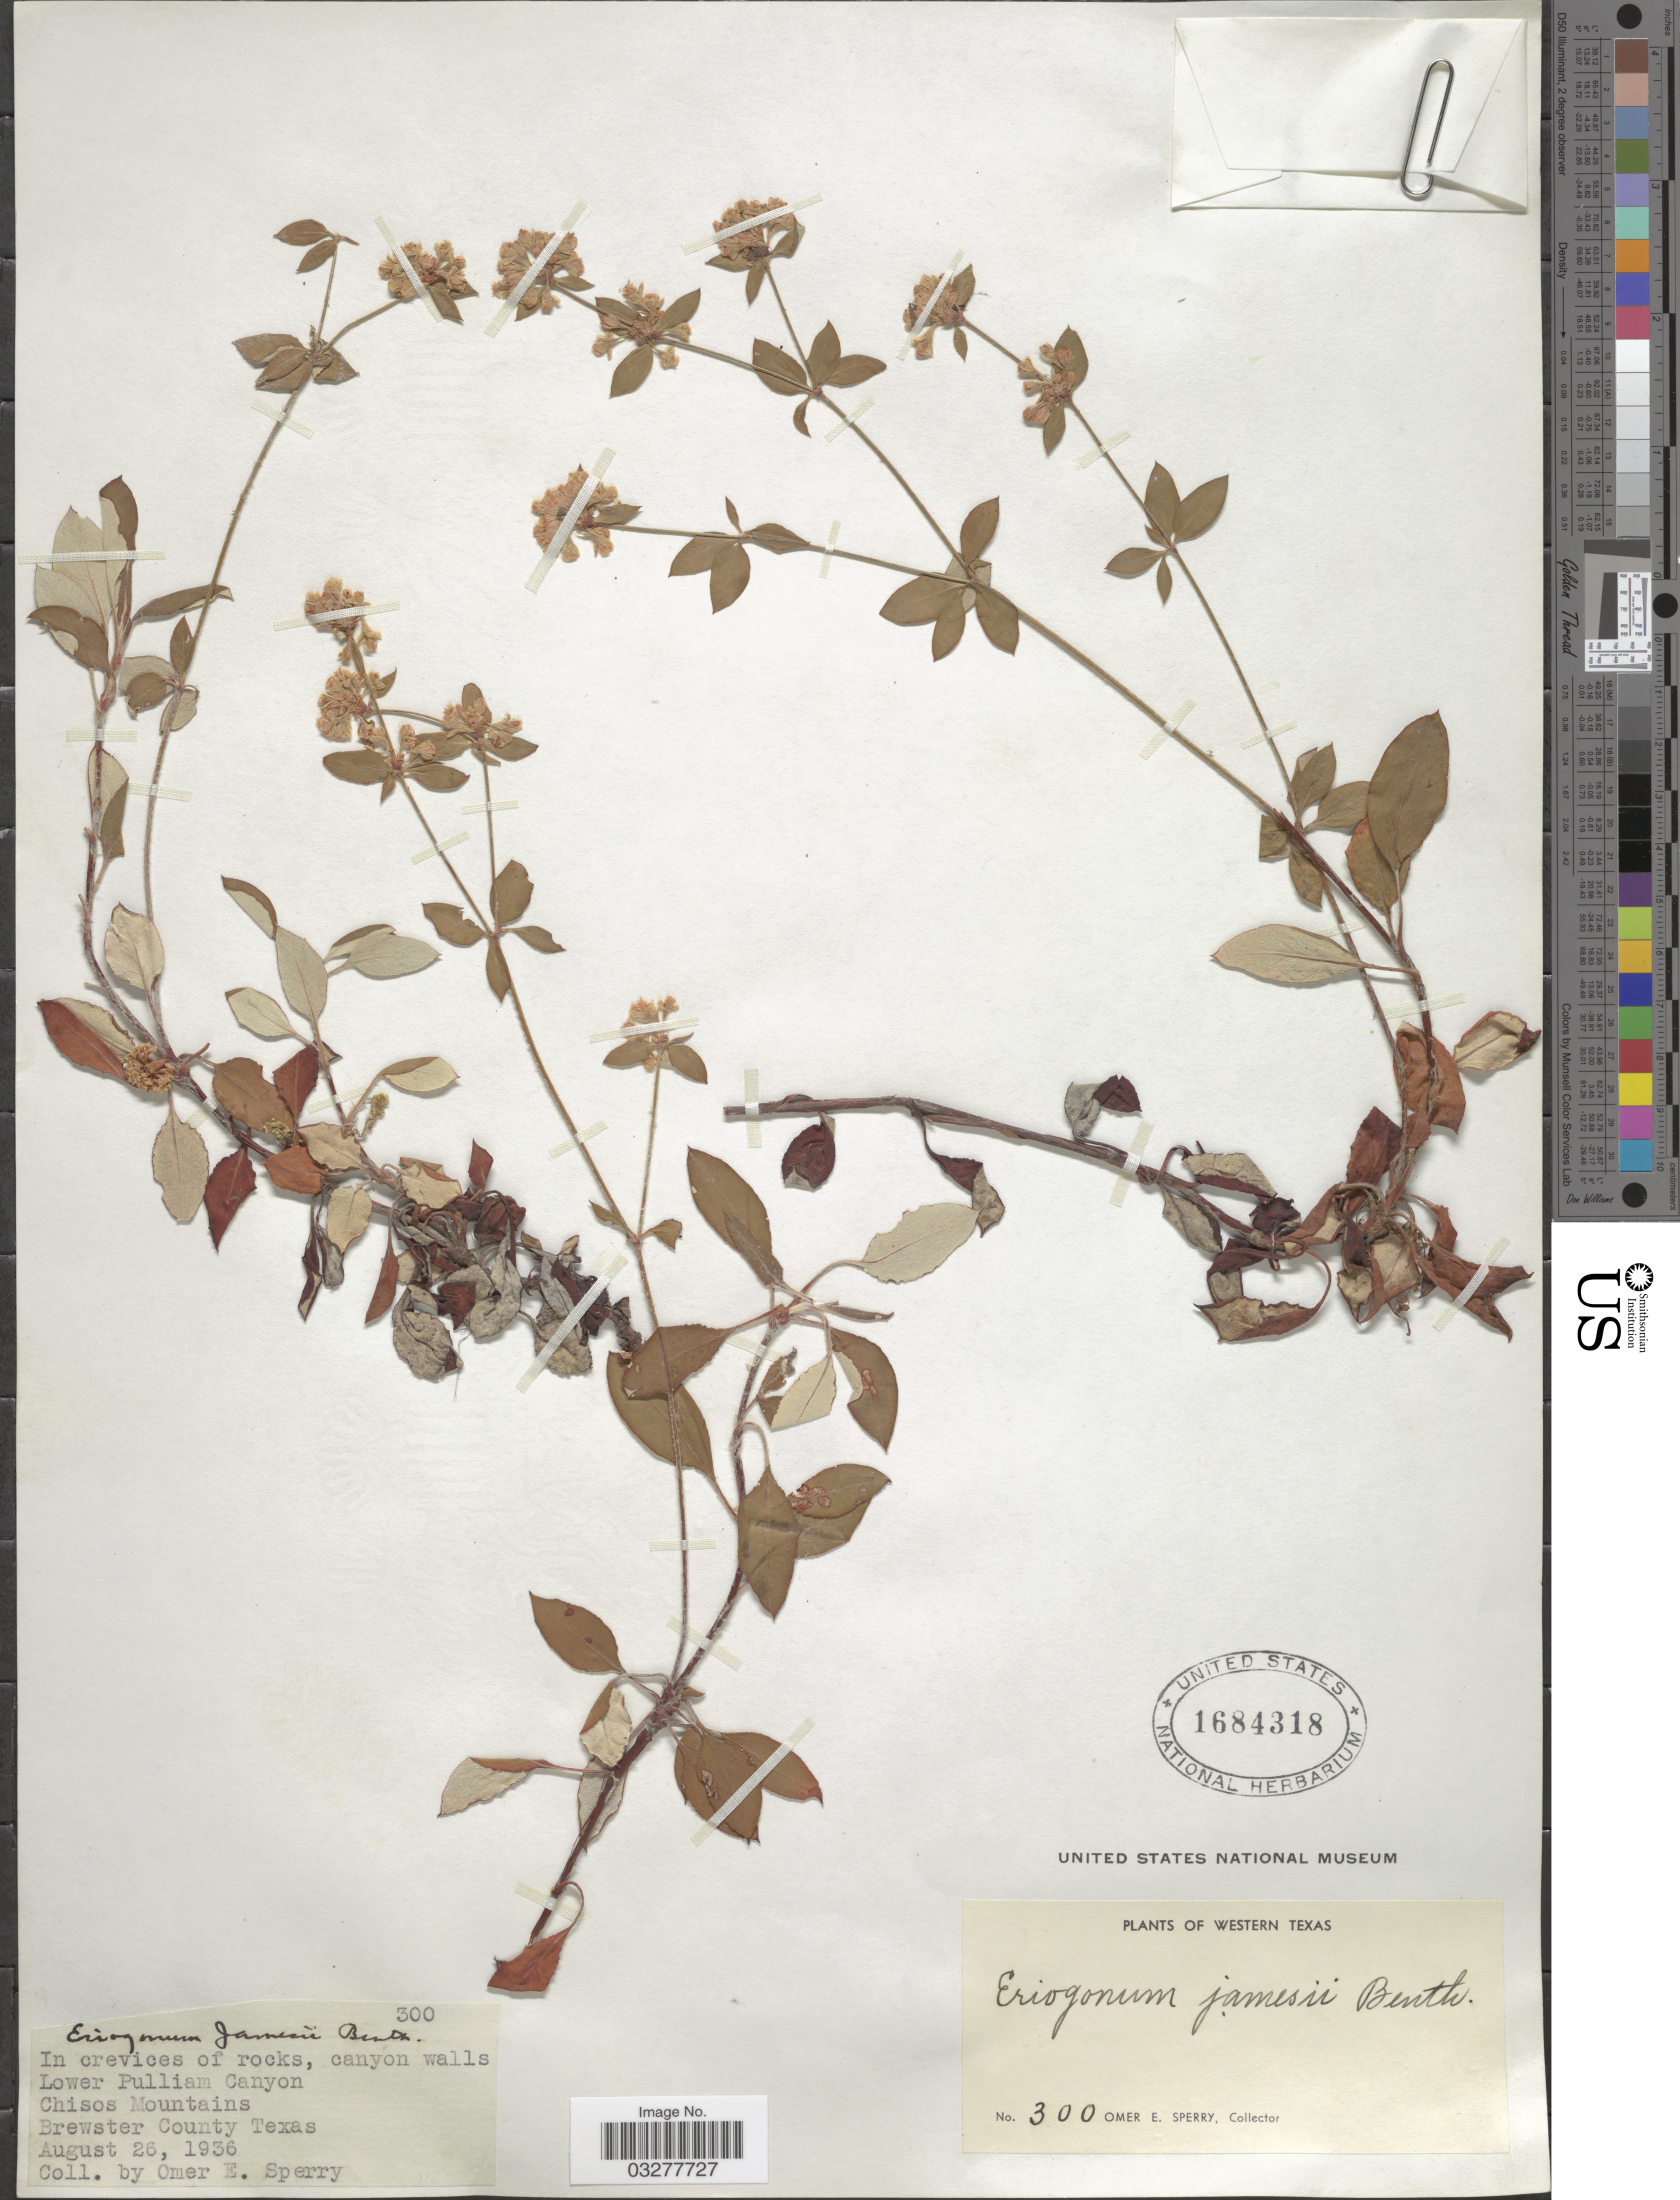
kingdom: Plantae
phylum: Tracheophyta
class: Magnoliopsida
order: Caryophyllales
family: Polygonaceae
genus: Eriogonum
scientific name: Eriogonum jamesii var. undulatum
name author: S. Stokes ex M.E. Jones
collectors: O. E. Sperry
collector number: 300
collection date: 1936-08-26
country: United States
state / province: Texas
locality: Western Texas. Canyon walls Lower Pulliam Canyon. Chisos Mountains. Brewster County.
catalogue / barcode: US 1684318